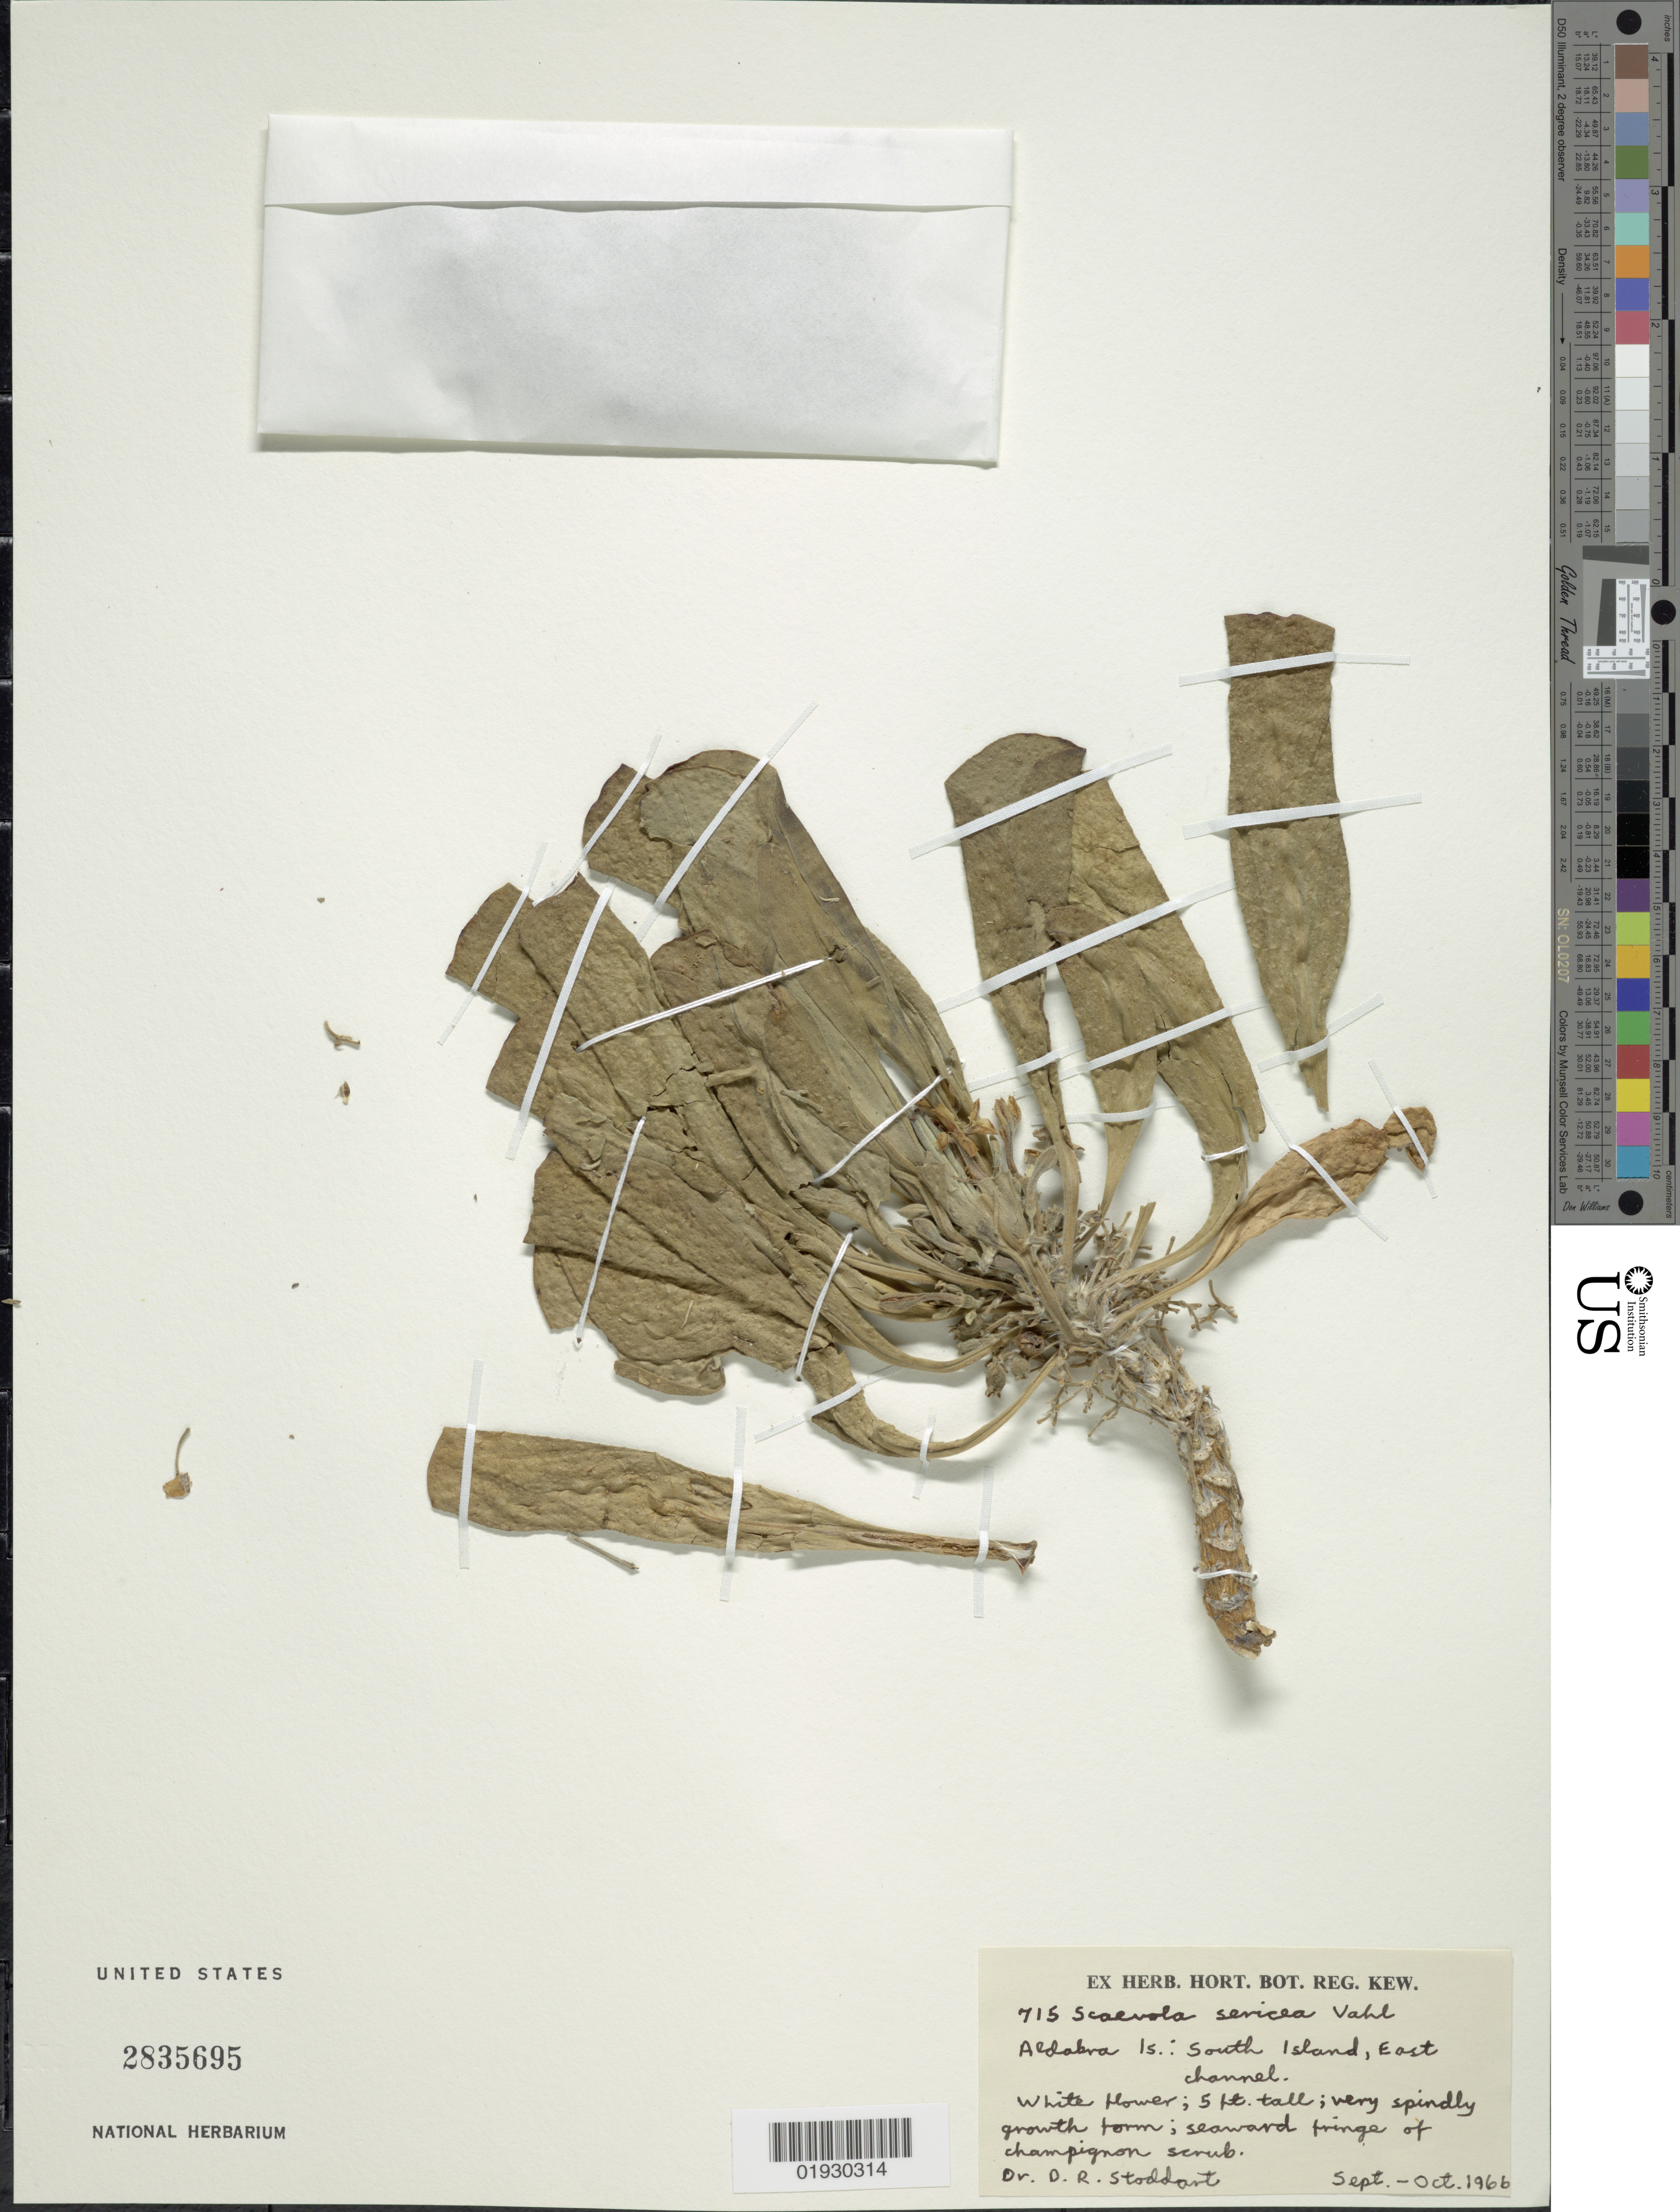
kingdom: Plantae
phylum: Tracheophyta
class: Magnoliopsida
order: Asterales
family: Goodeniaceae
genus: Scaevola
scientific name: Scaevola sericea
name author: Vahl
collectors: D. R. Stoddart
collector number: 715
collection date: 1966-09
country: Seychelles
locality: Aldabra Is.: South Island, East Channel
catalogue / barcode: US 2835695